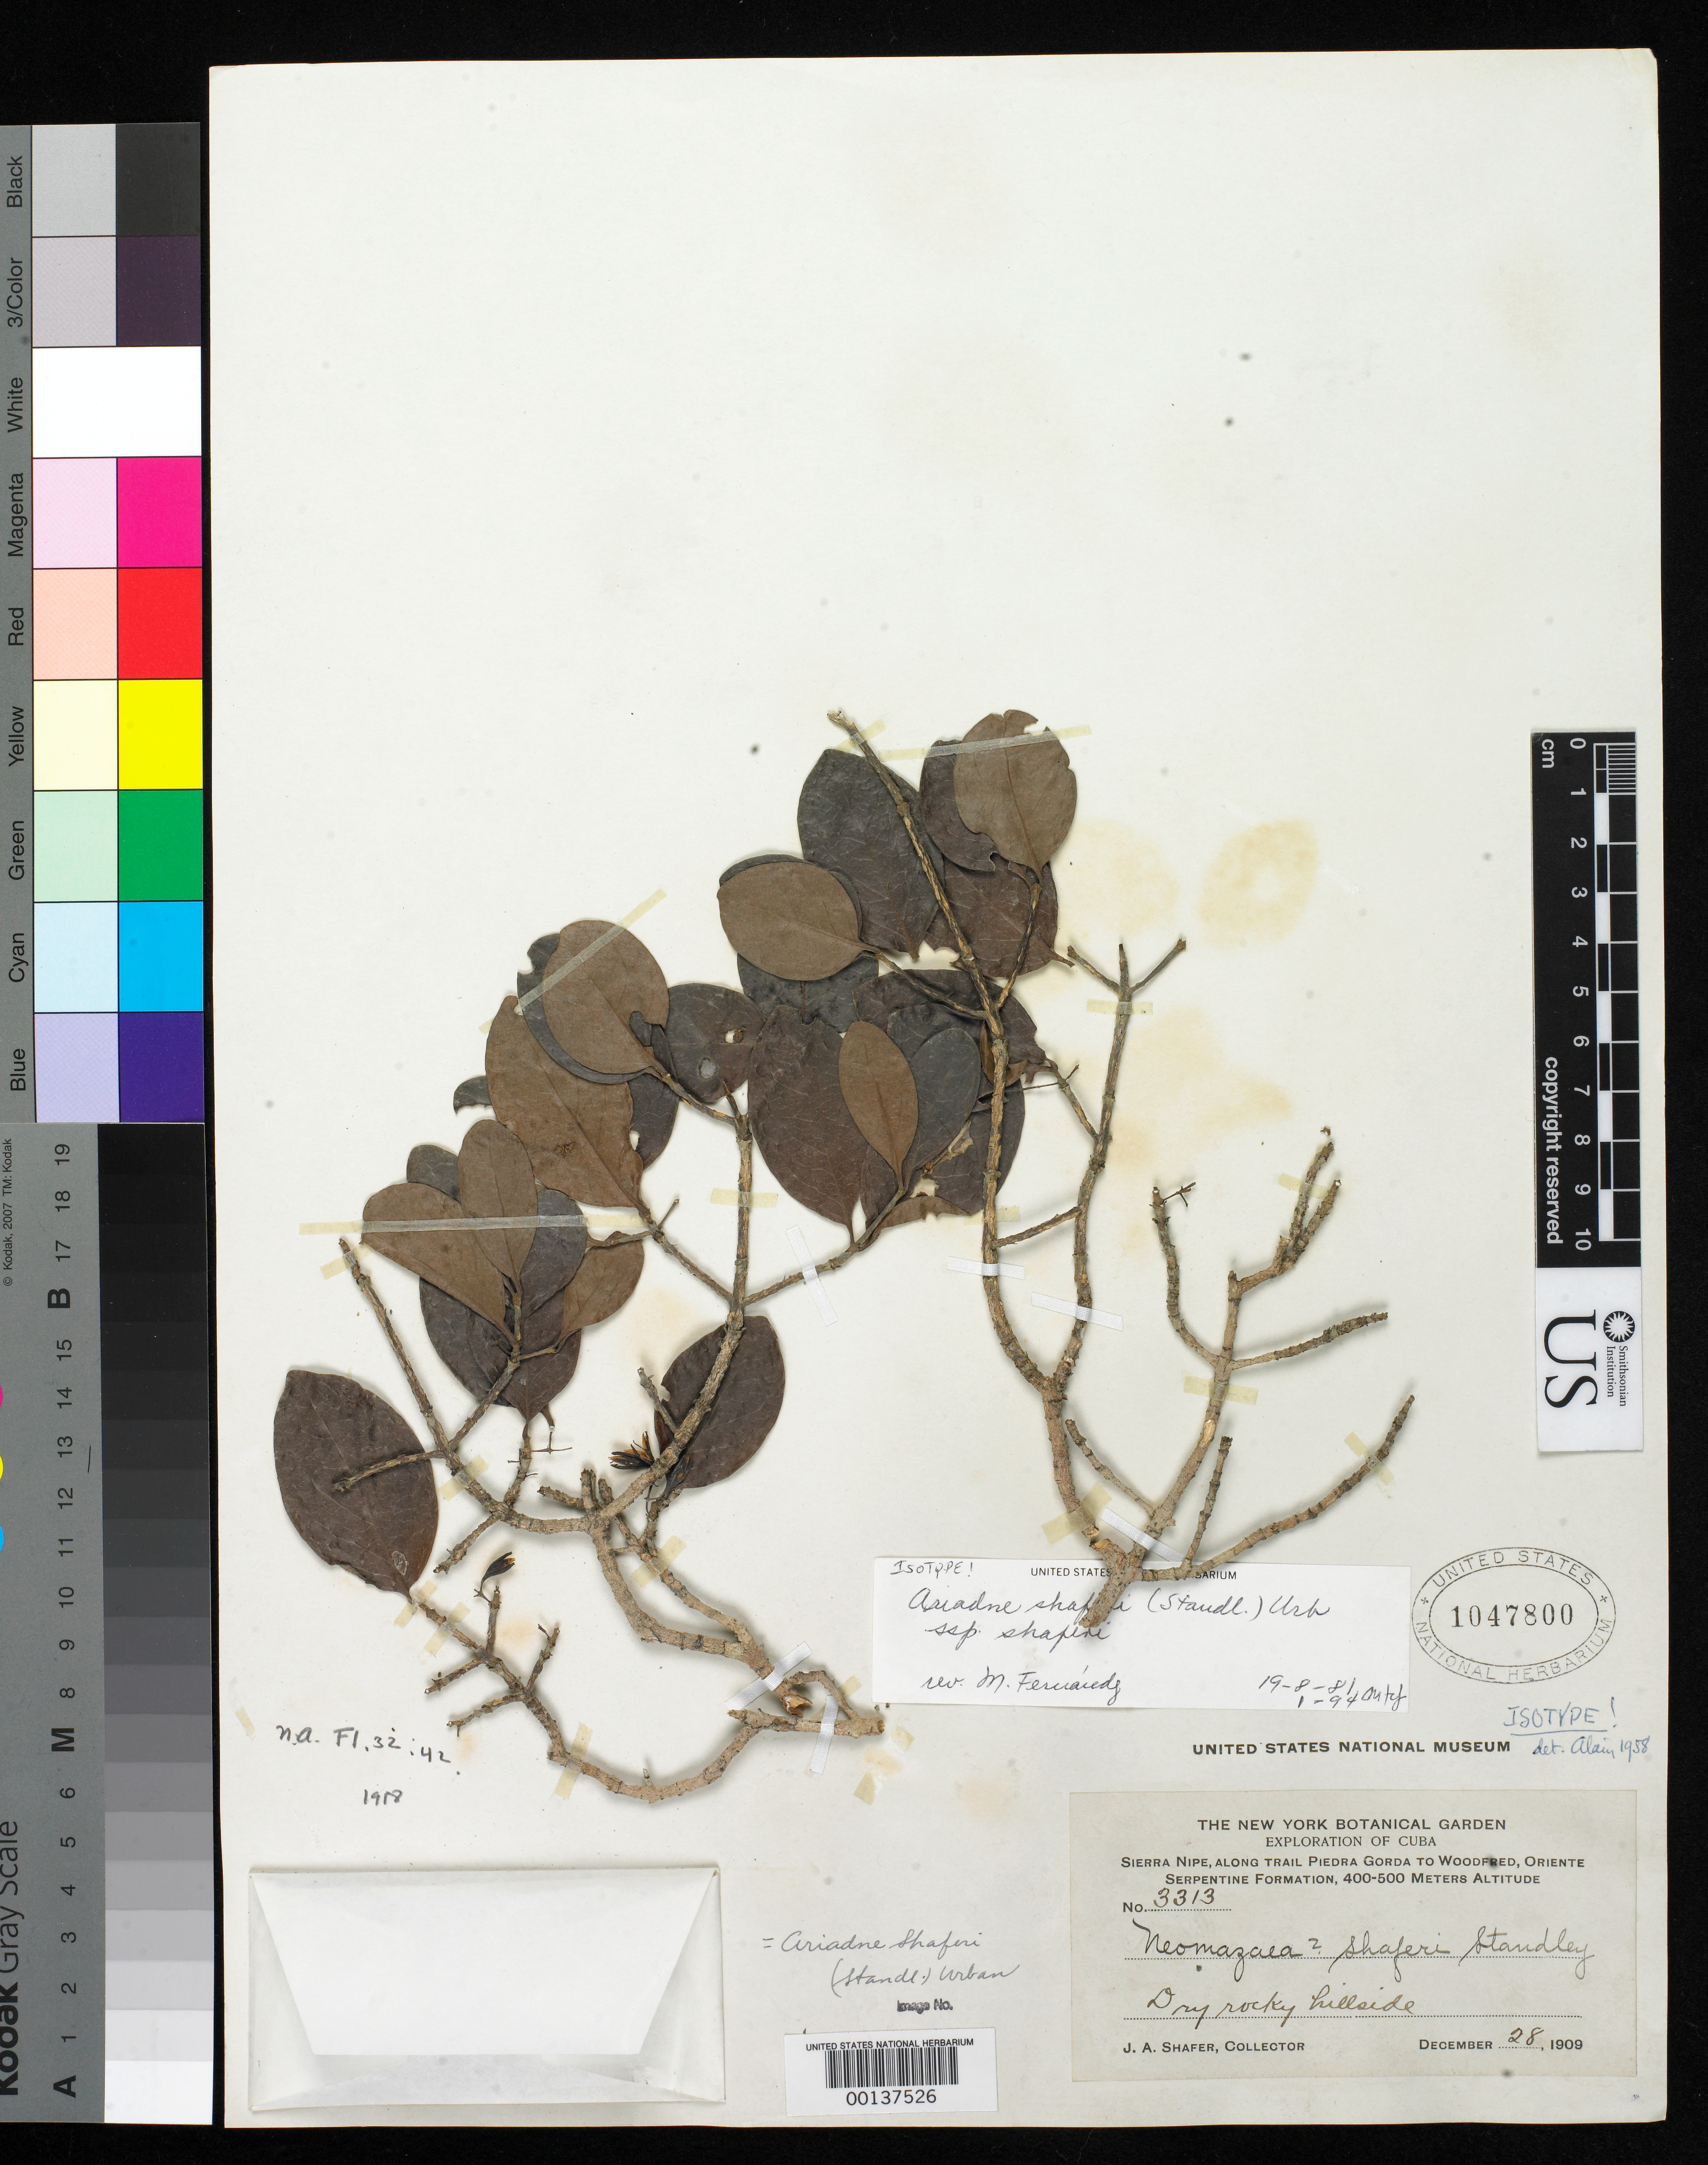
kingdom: Plantae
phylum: Tracheophyta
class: Magnoliopsida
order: Gentianales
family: Rubiaceae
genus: Neomazaea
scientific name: Neomazaea shaferi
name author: Standl.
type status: Isotype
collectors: J. A. Shafer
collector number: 3313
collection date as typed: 28 Dec 1909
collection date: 1909-12-28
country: Cuba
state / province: Oriente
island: Greater Antilles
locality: Sierra Nipe, between Piedra Gorda and Woodfred.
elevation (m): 400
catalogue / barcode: US 1047800